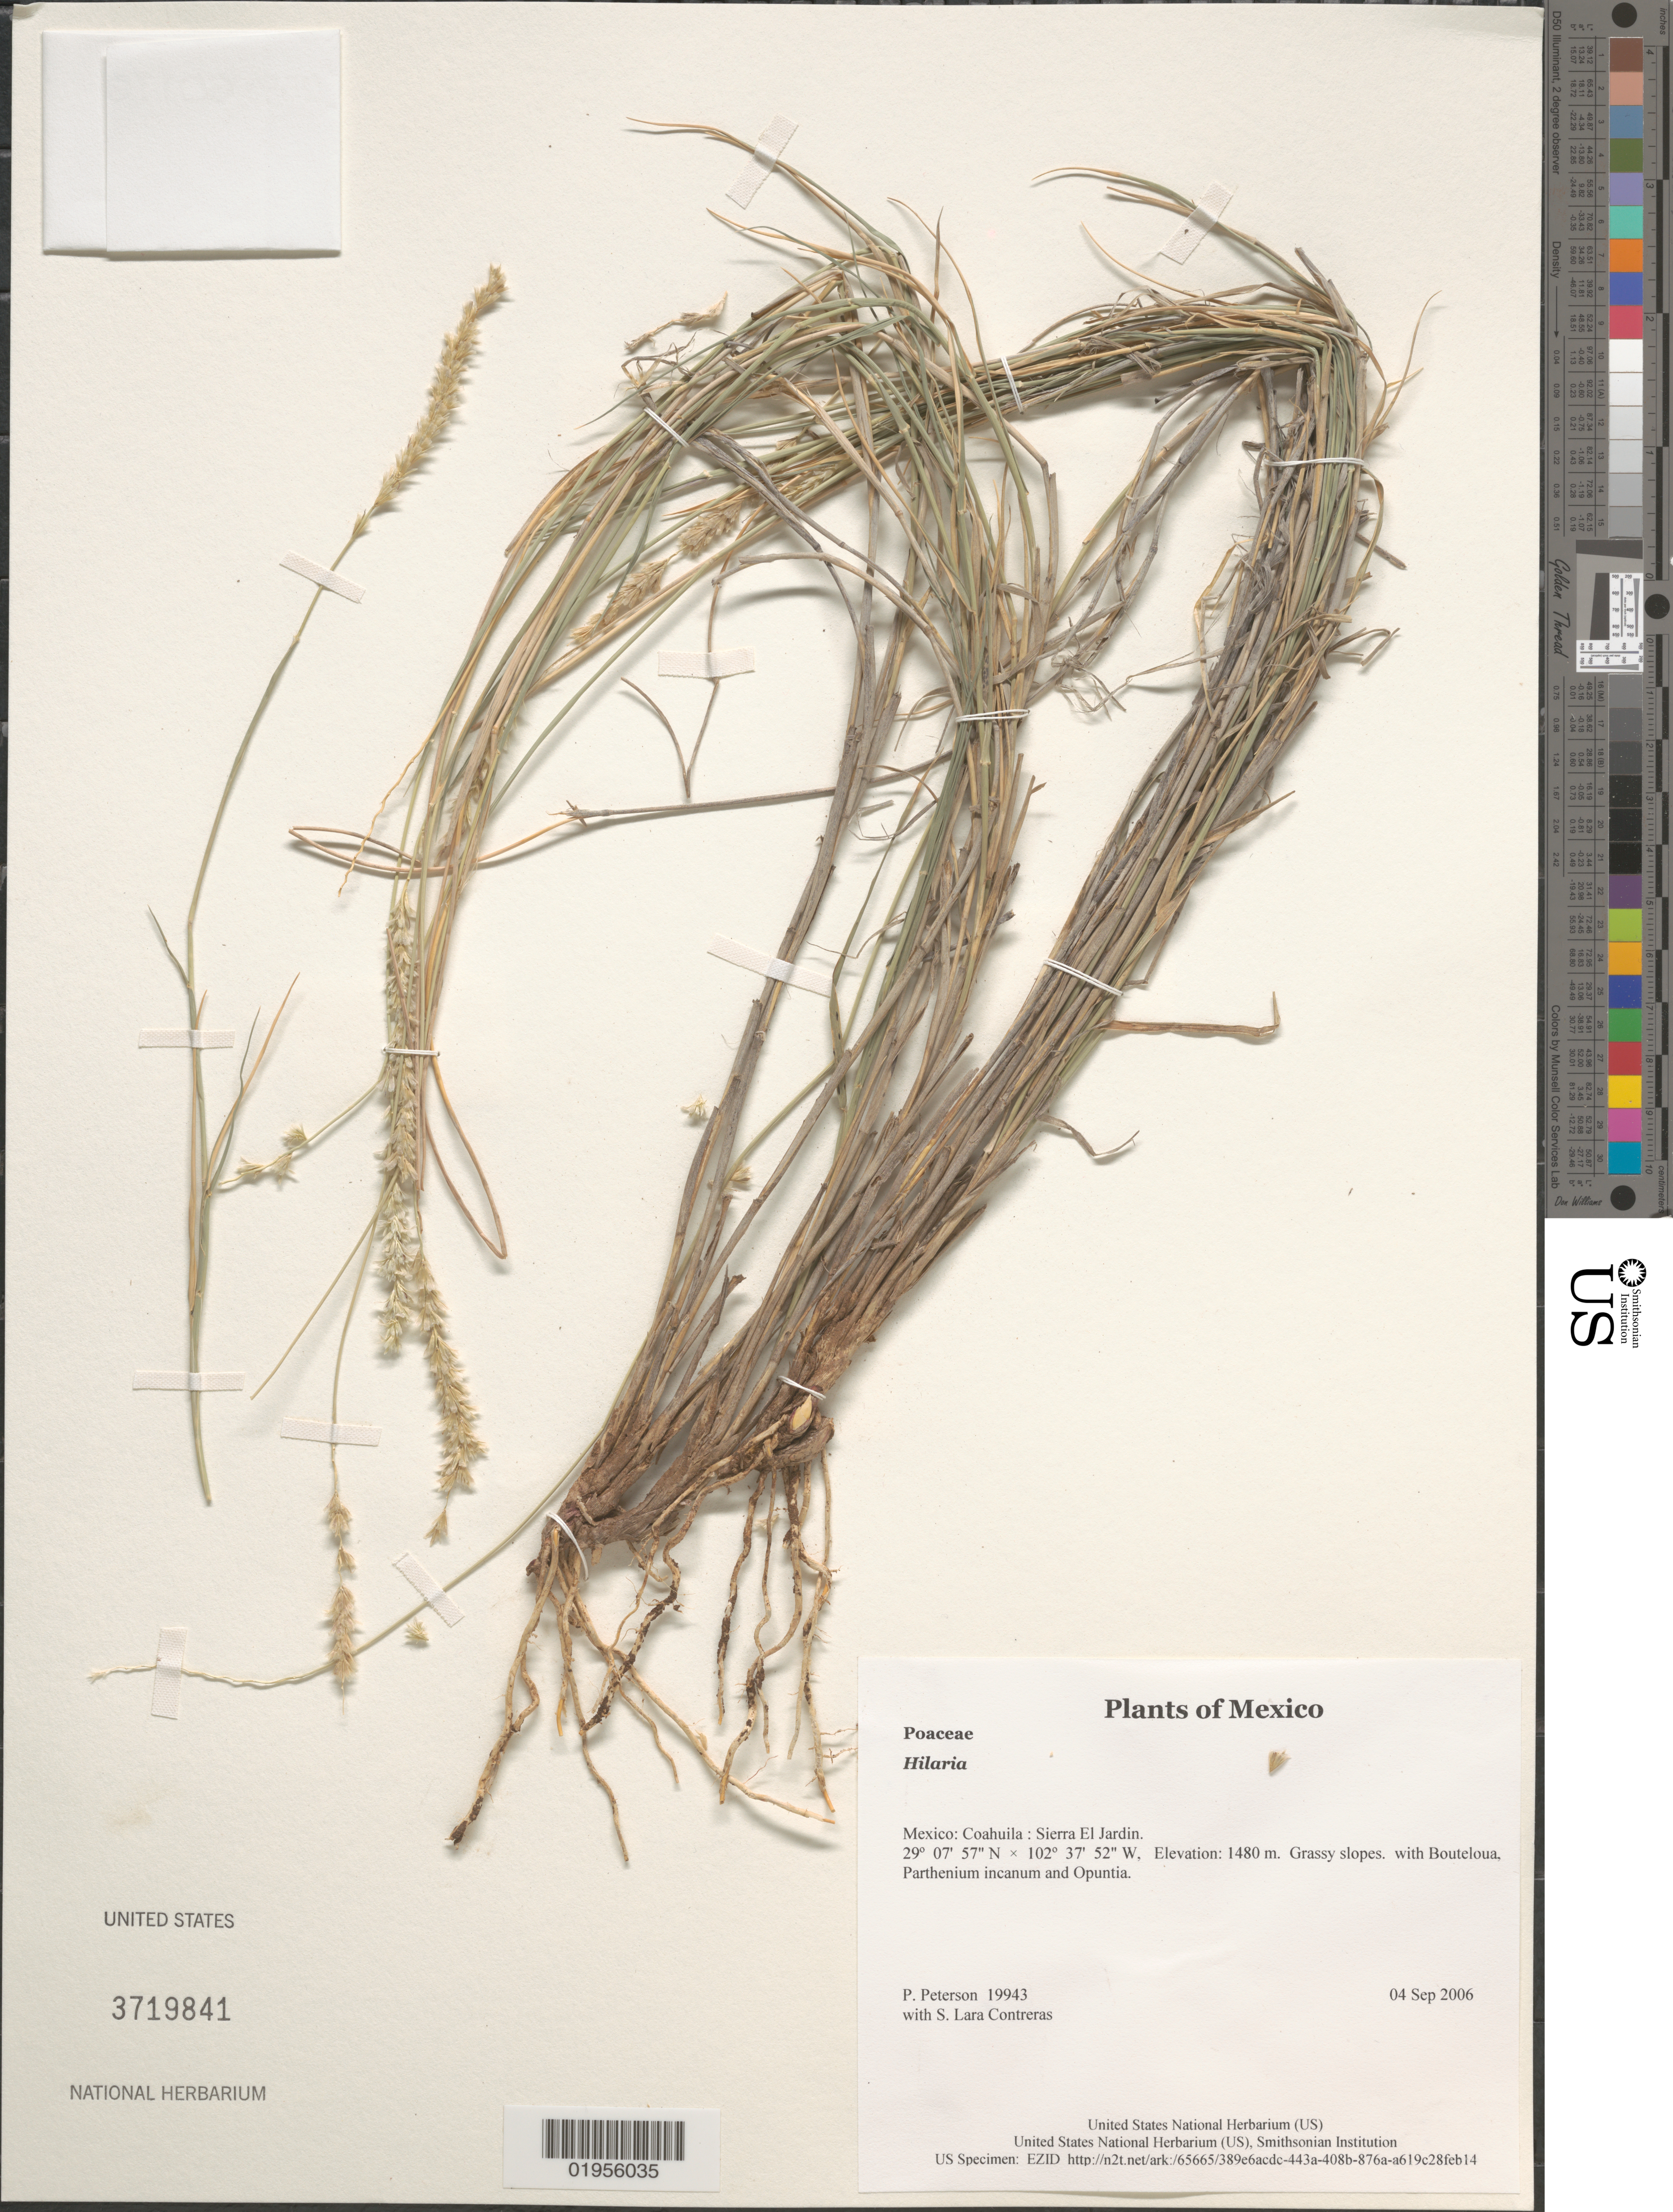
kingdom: Plantae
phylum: Tracheophyta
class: Liliopsida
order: Poales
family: Poaceae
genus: Hilaria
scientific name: Hilaria sp.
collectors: P. M. Peterson & S. Lara Contreras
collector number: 19943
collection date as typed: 04 Sep 2006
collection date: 2006-09-04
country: Mexico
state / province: Coahuila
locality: Sierra El Jardin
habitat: Grassy slopes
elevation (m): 1480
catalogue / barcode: US 3719841